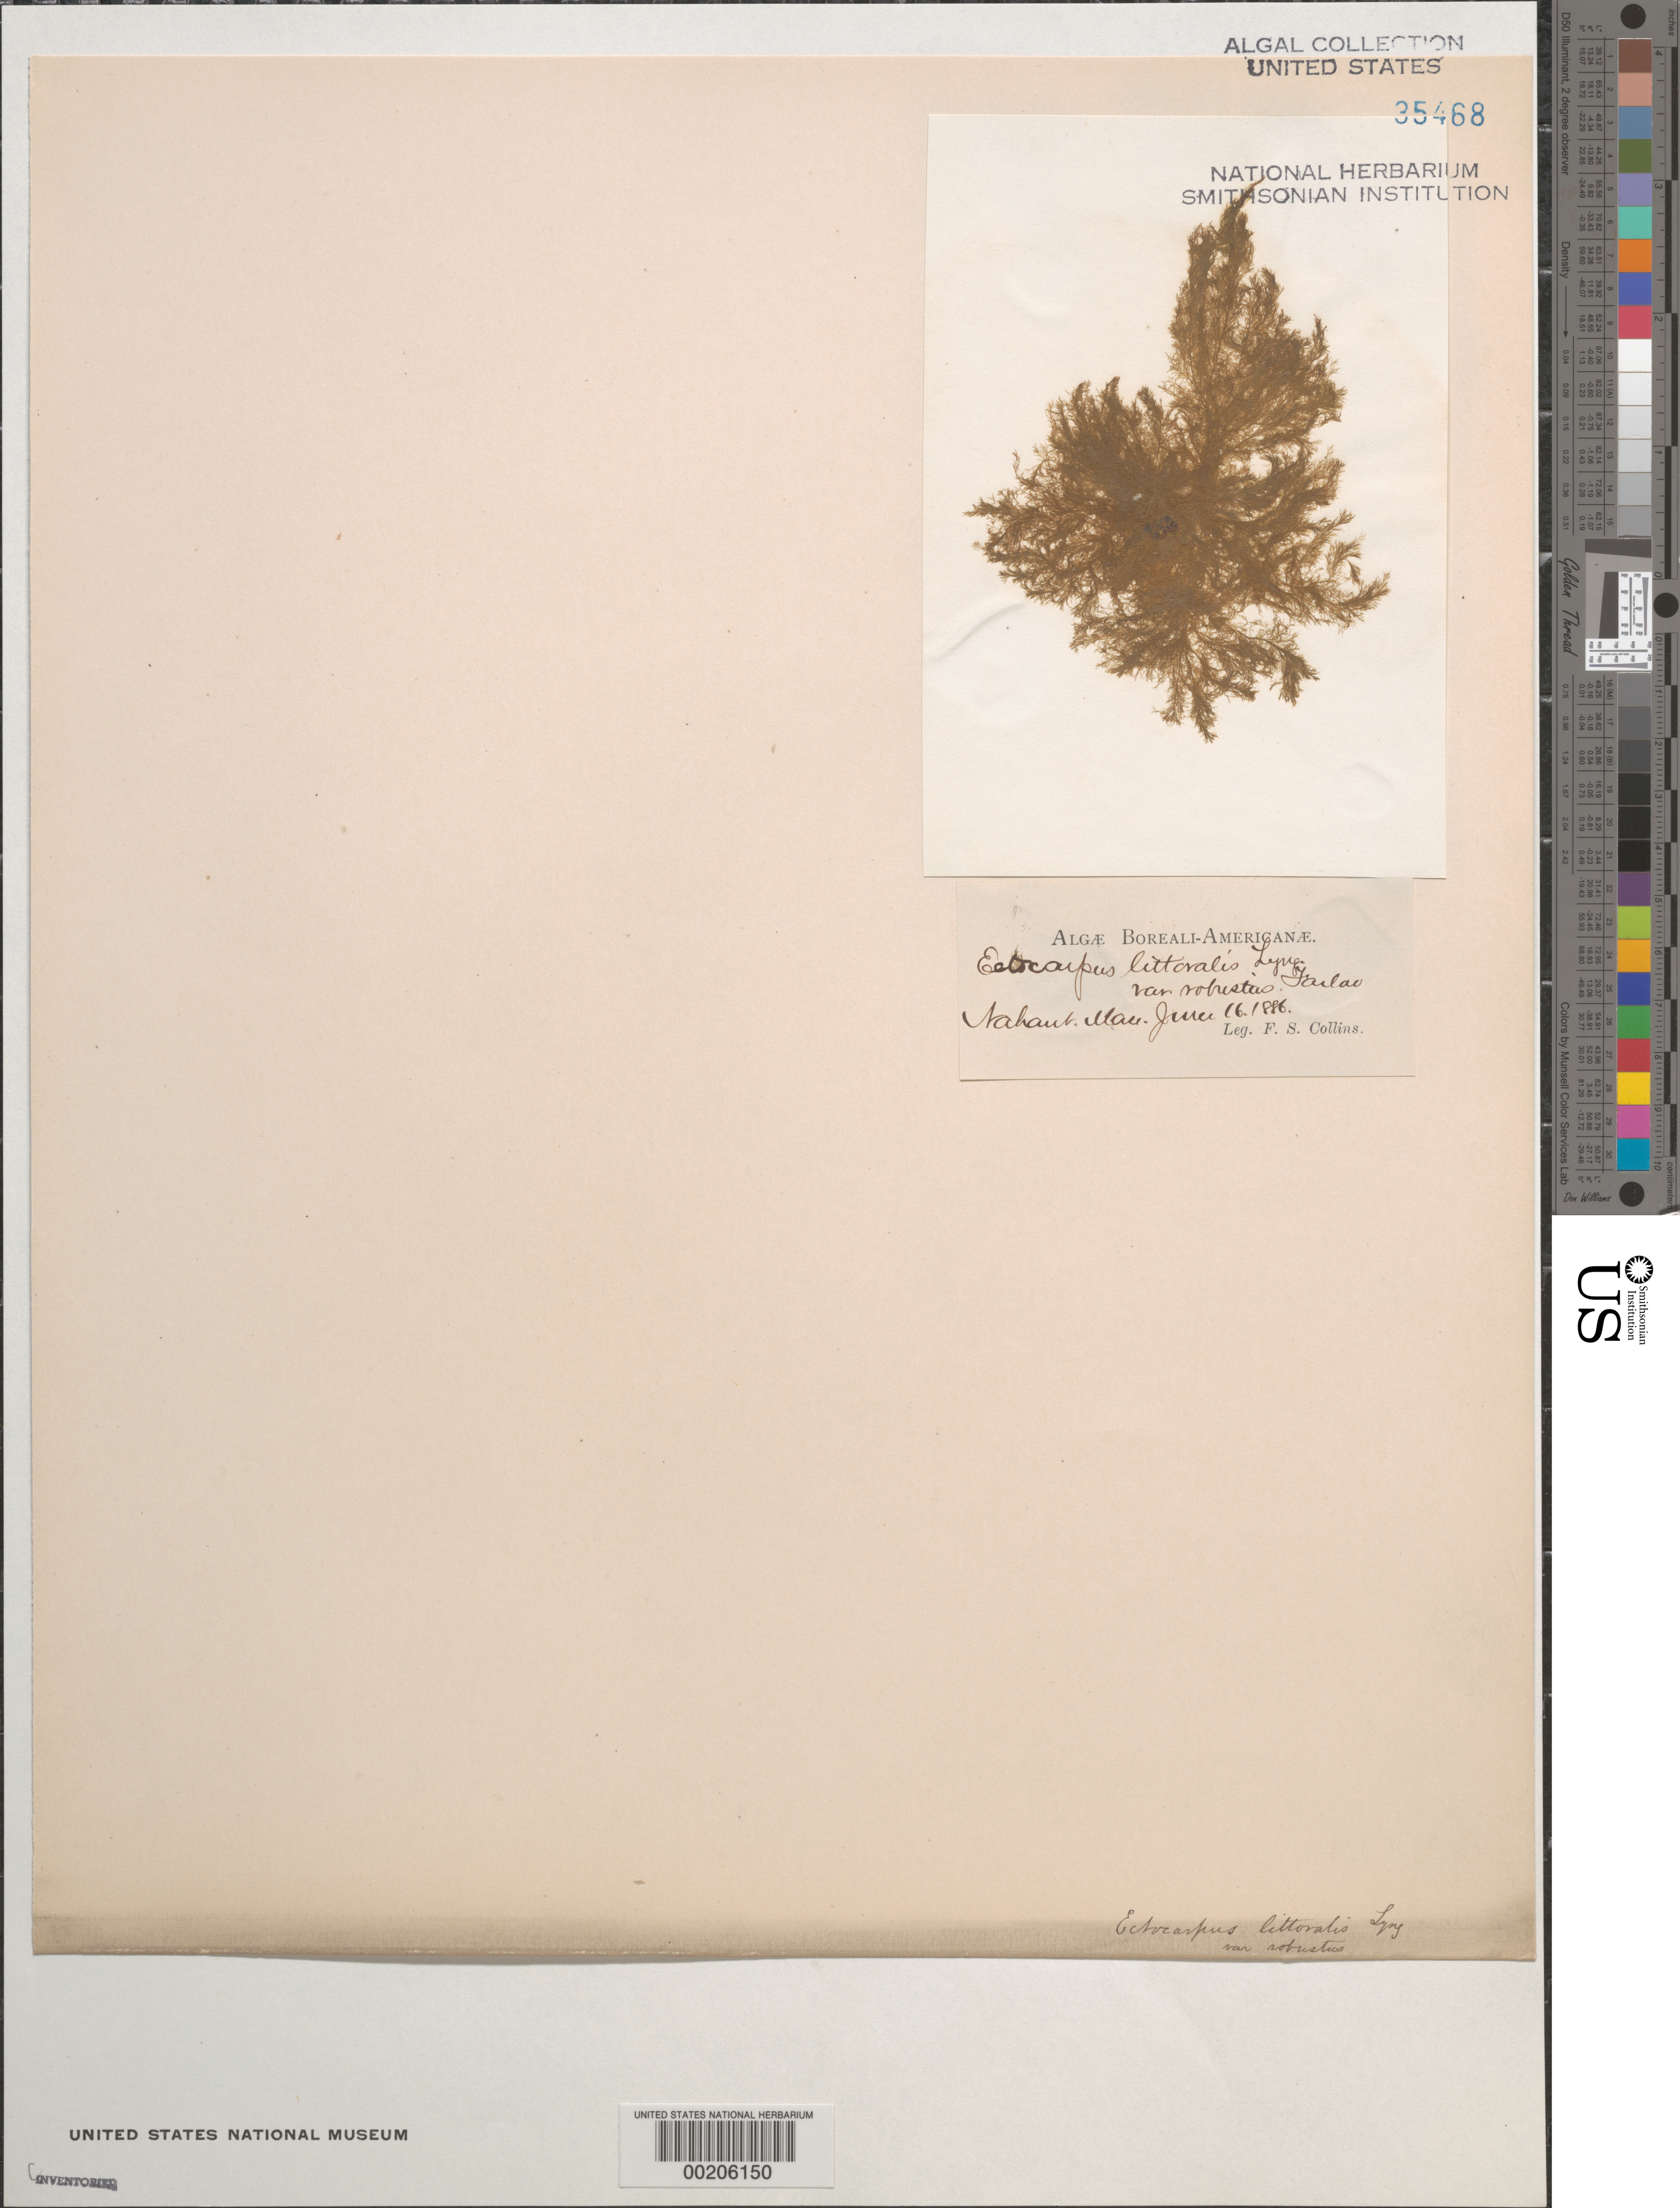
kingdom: Chromista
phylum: Ochrophyta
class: Phaeophyceae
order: Ectocarpales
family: Acinetosporaceae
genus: Pylaiella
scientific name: Pylaiella littoralis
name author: (L.) Kjellman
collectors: F. Collins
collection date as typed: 16 Jun 1886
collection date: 1886-06-16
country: United States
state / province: Massachusetts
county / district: Essex County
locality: Nahant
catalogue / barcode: US 35468